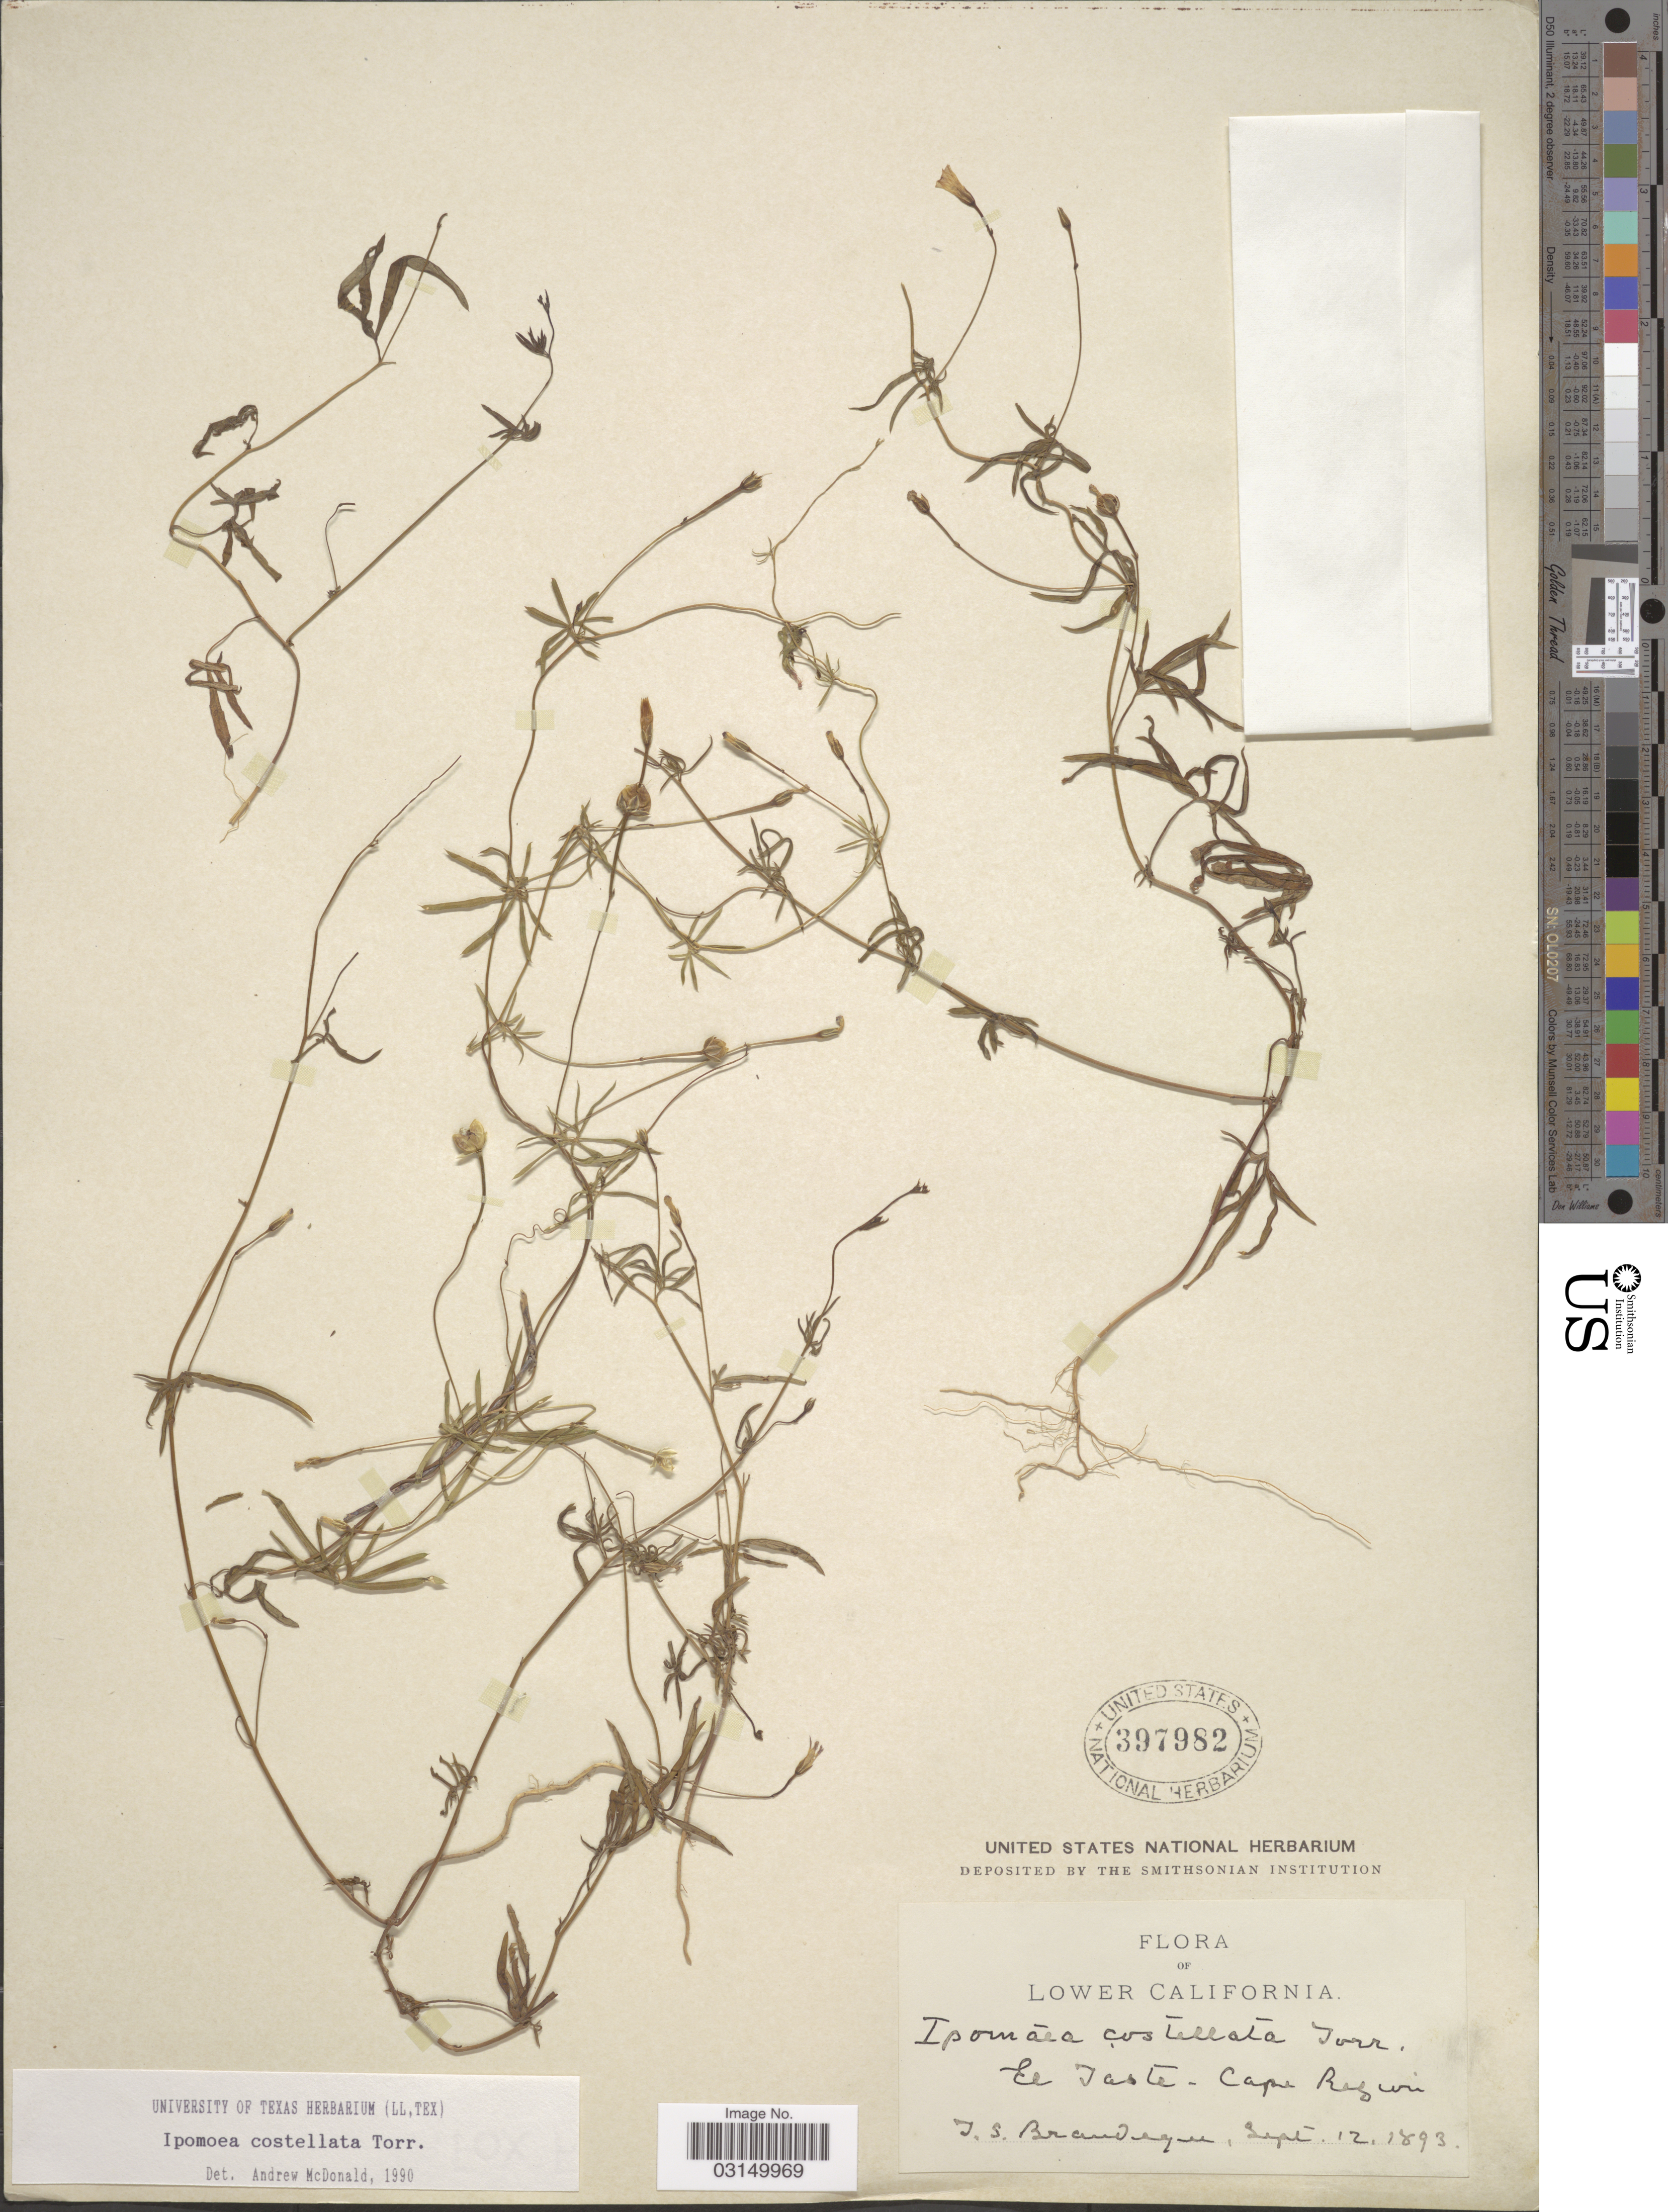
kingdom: Plantae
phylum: Tracheophyta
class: Magnoliopsida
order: Solanales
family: Convolvulaceae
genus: Ipomoea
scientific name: Ipomoea costellata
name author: Torr.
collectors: T. S. Brandegee (herbarium)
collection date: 1893-09-12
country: Mexico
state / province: Baja California Sur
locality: Lower California, El Taste - Cape Region.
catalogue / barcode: US 397982